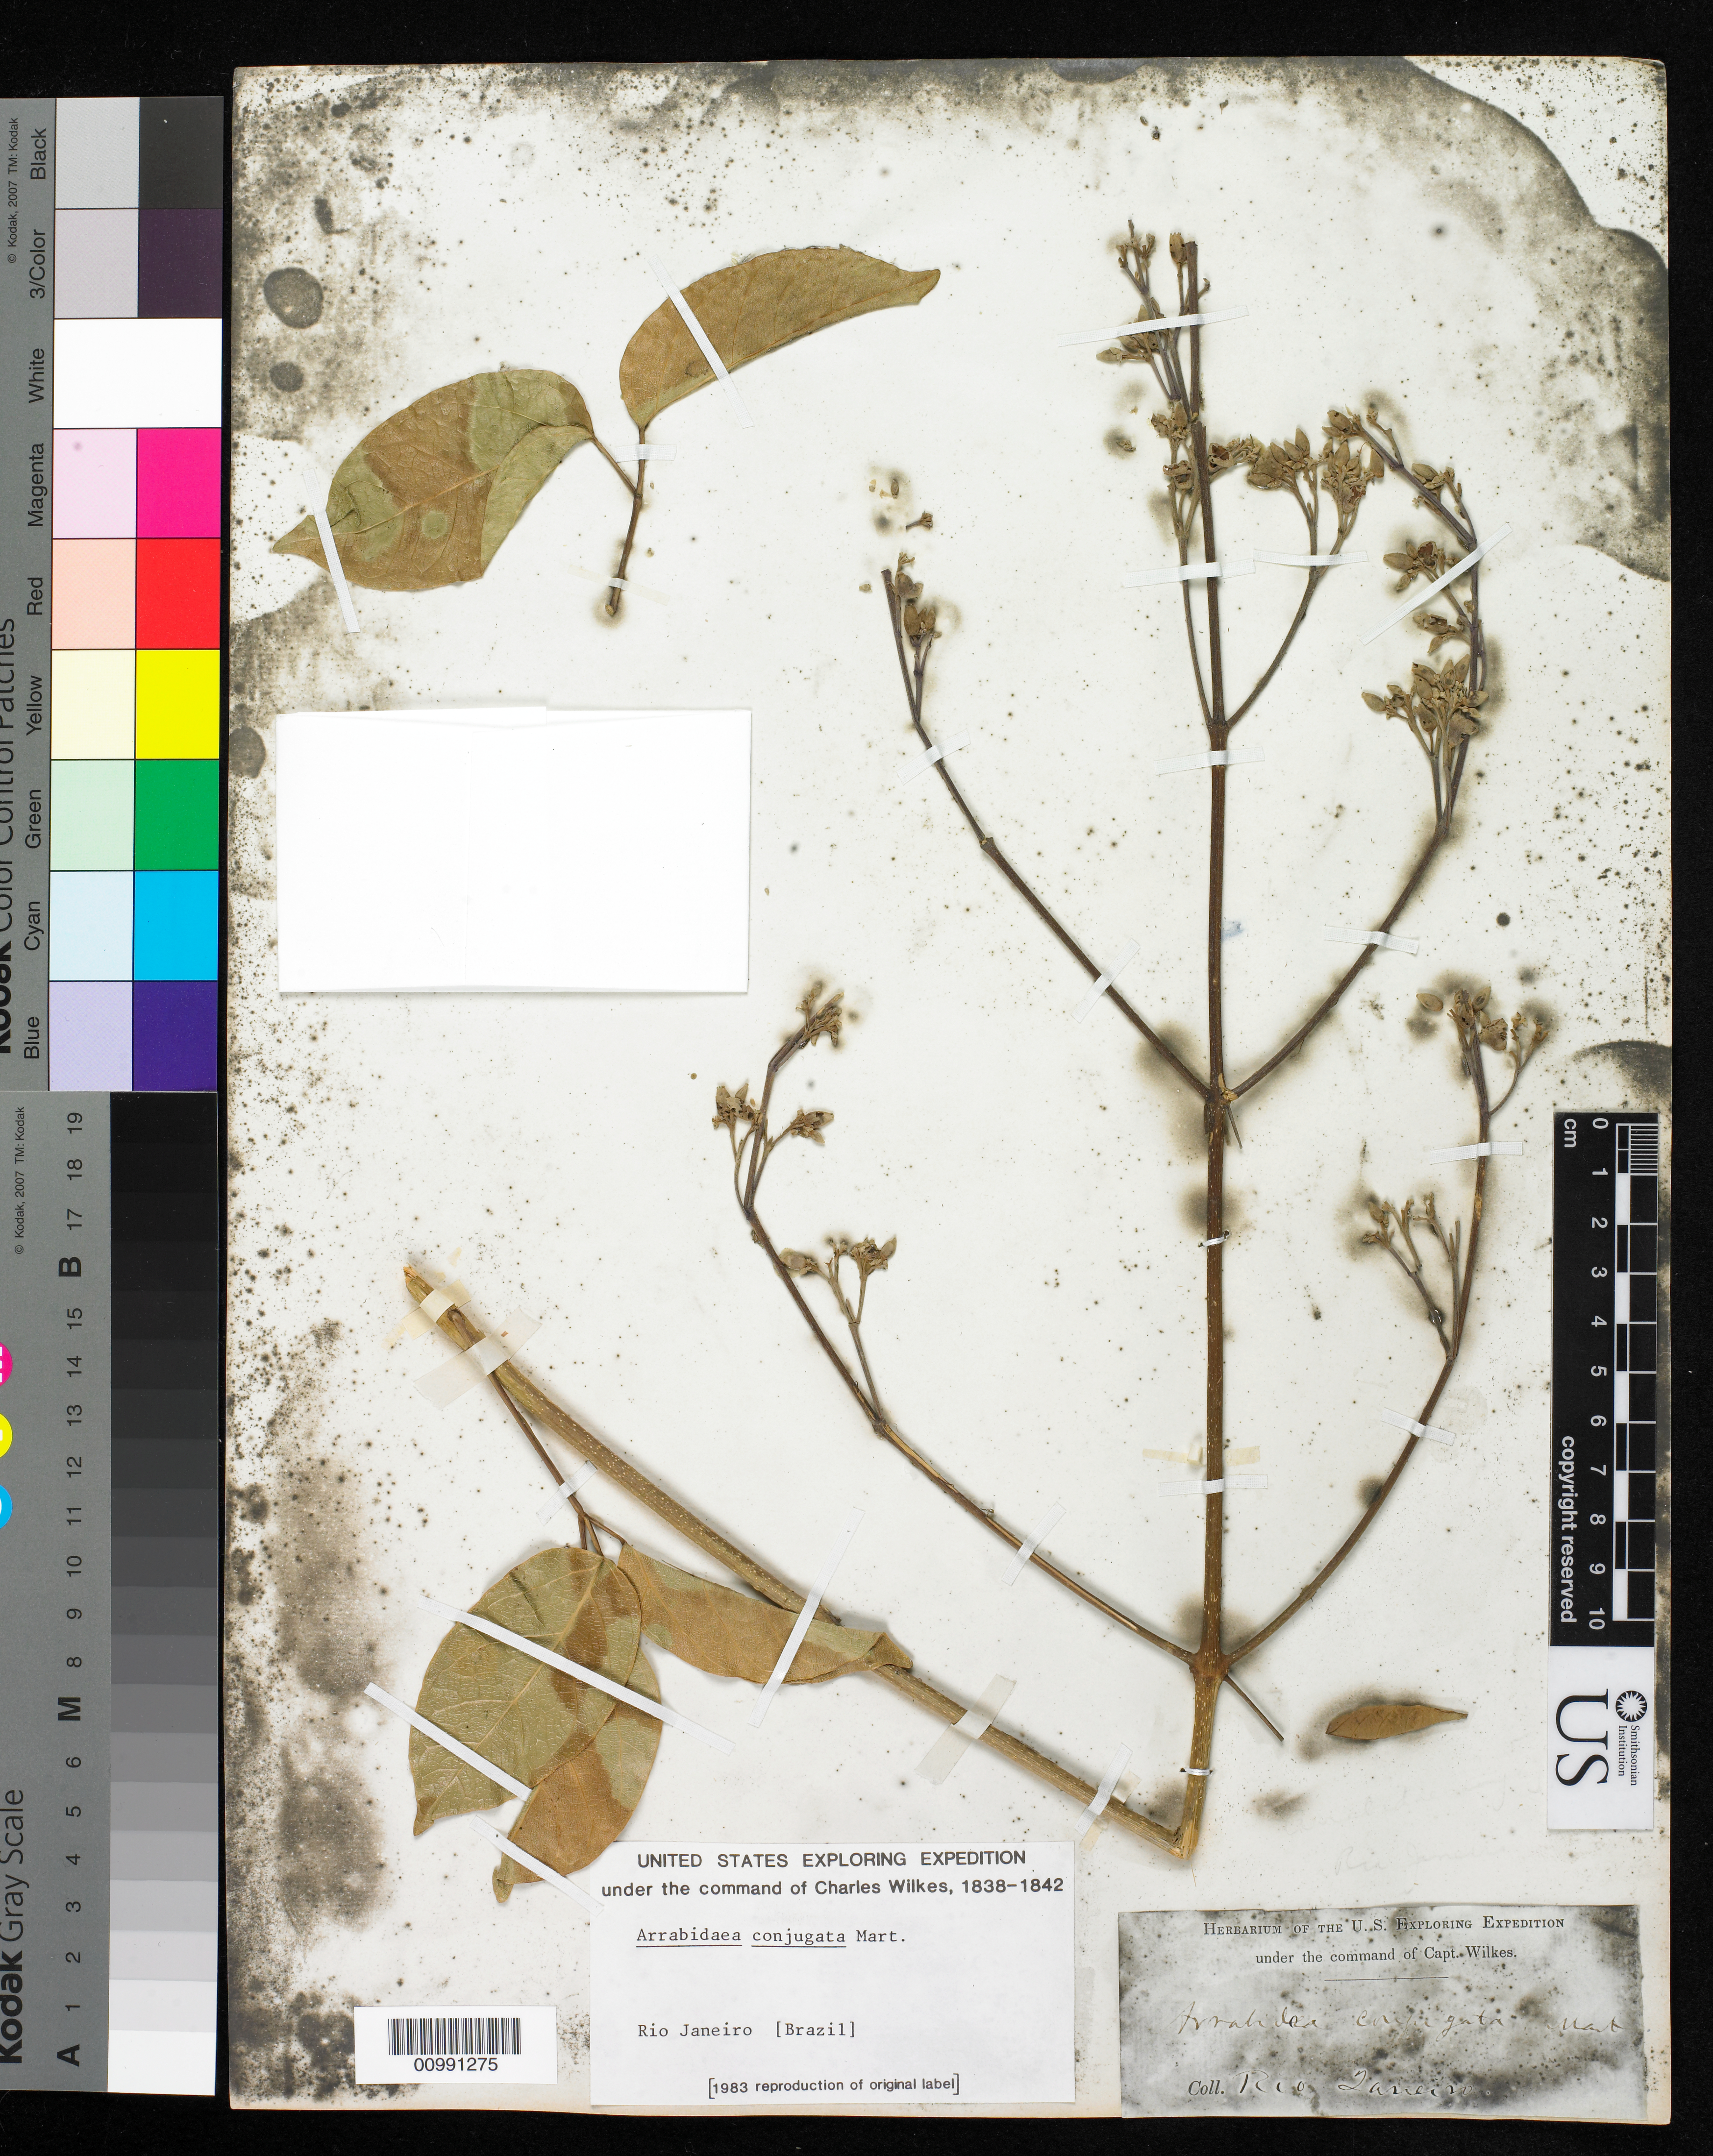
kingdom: Plantae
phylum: Tracheophyta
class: Magnoliopsida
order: Lamiales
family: Bignoniaceae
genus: Arrabidaea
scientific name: Arrabidaea conjugata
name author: (Vell.) Mart.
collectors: Wilkes Explor. Exped.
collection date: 1838/1842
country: Brazil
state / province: Rio de Janeiro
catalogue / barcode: US 98600